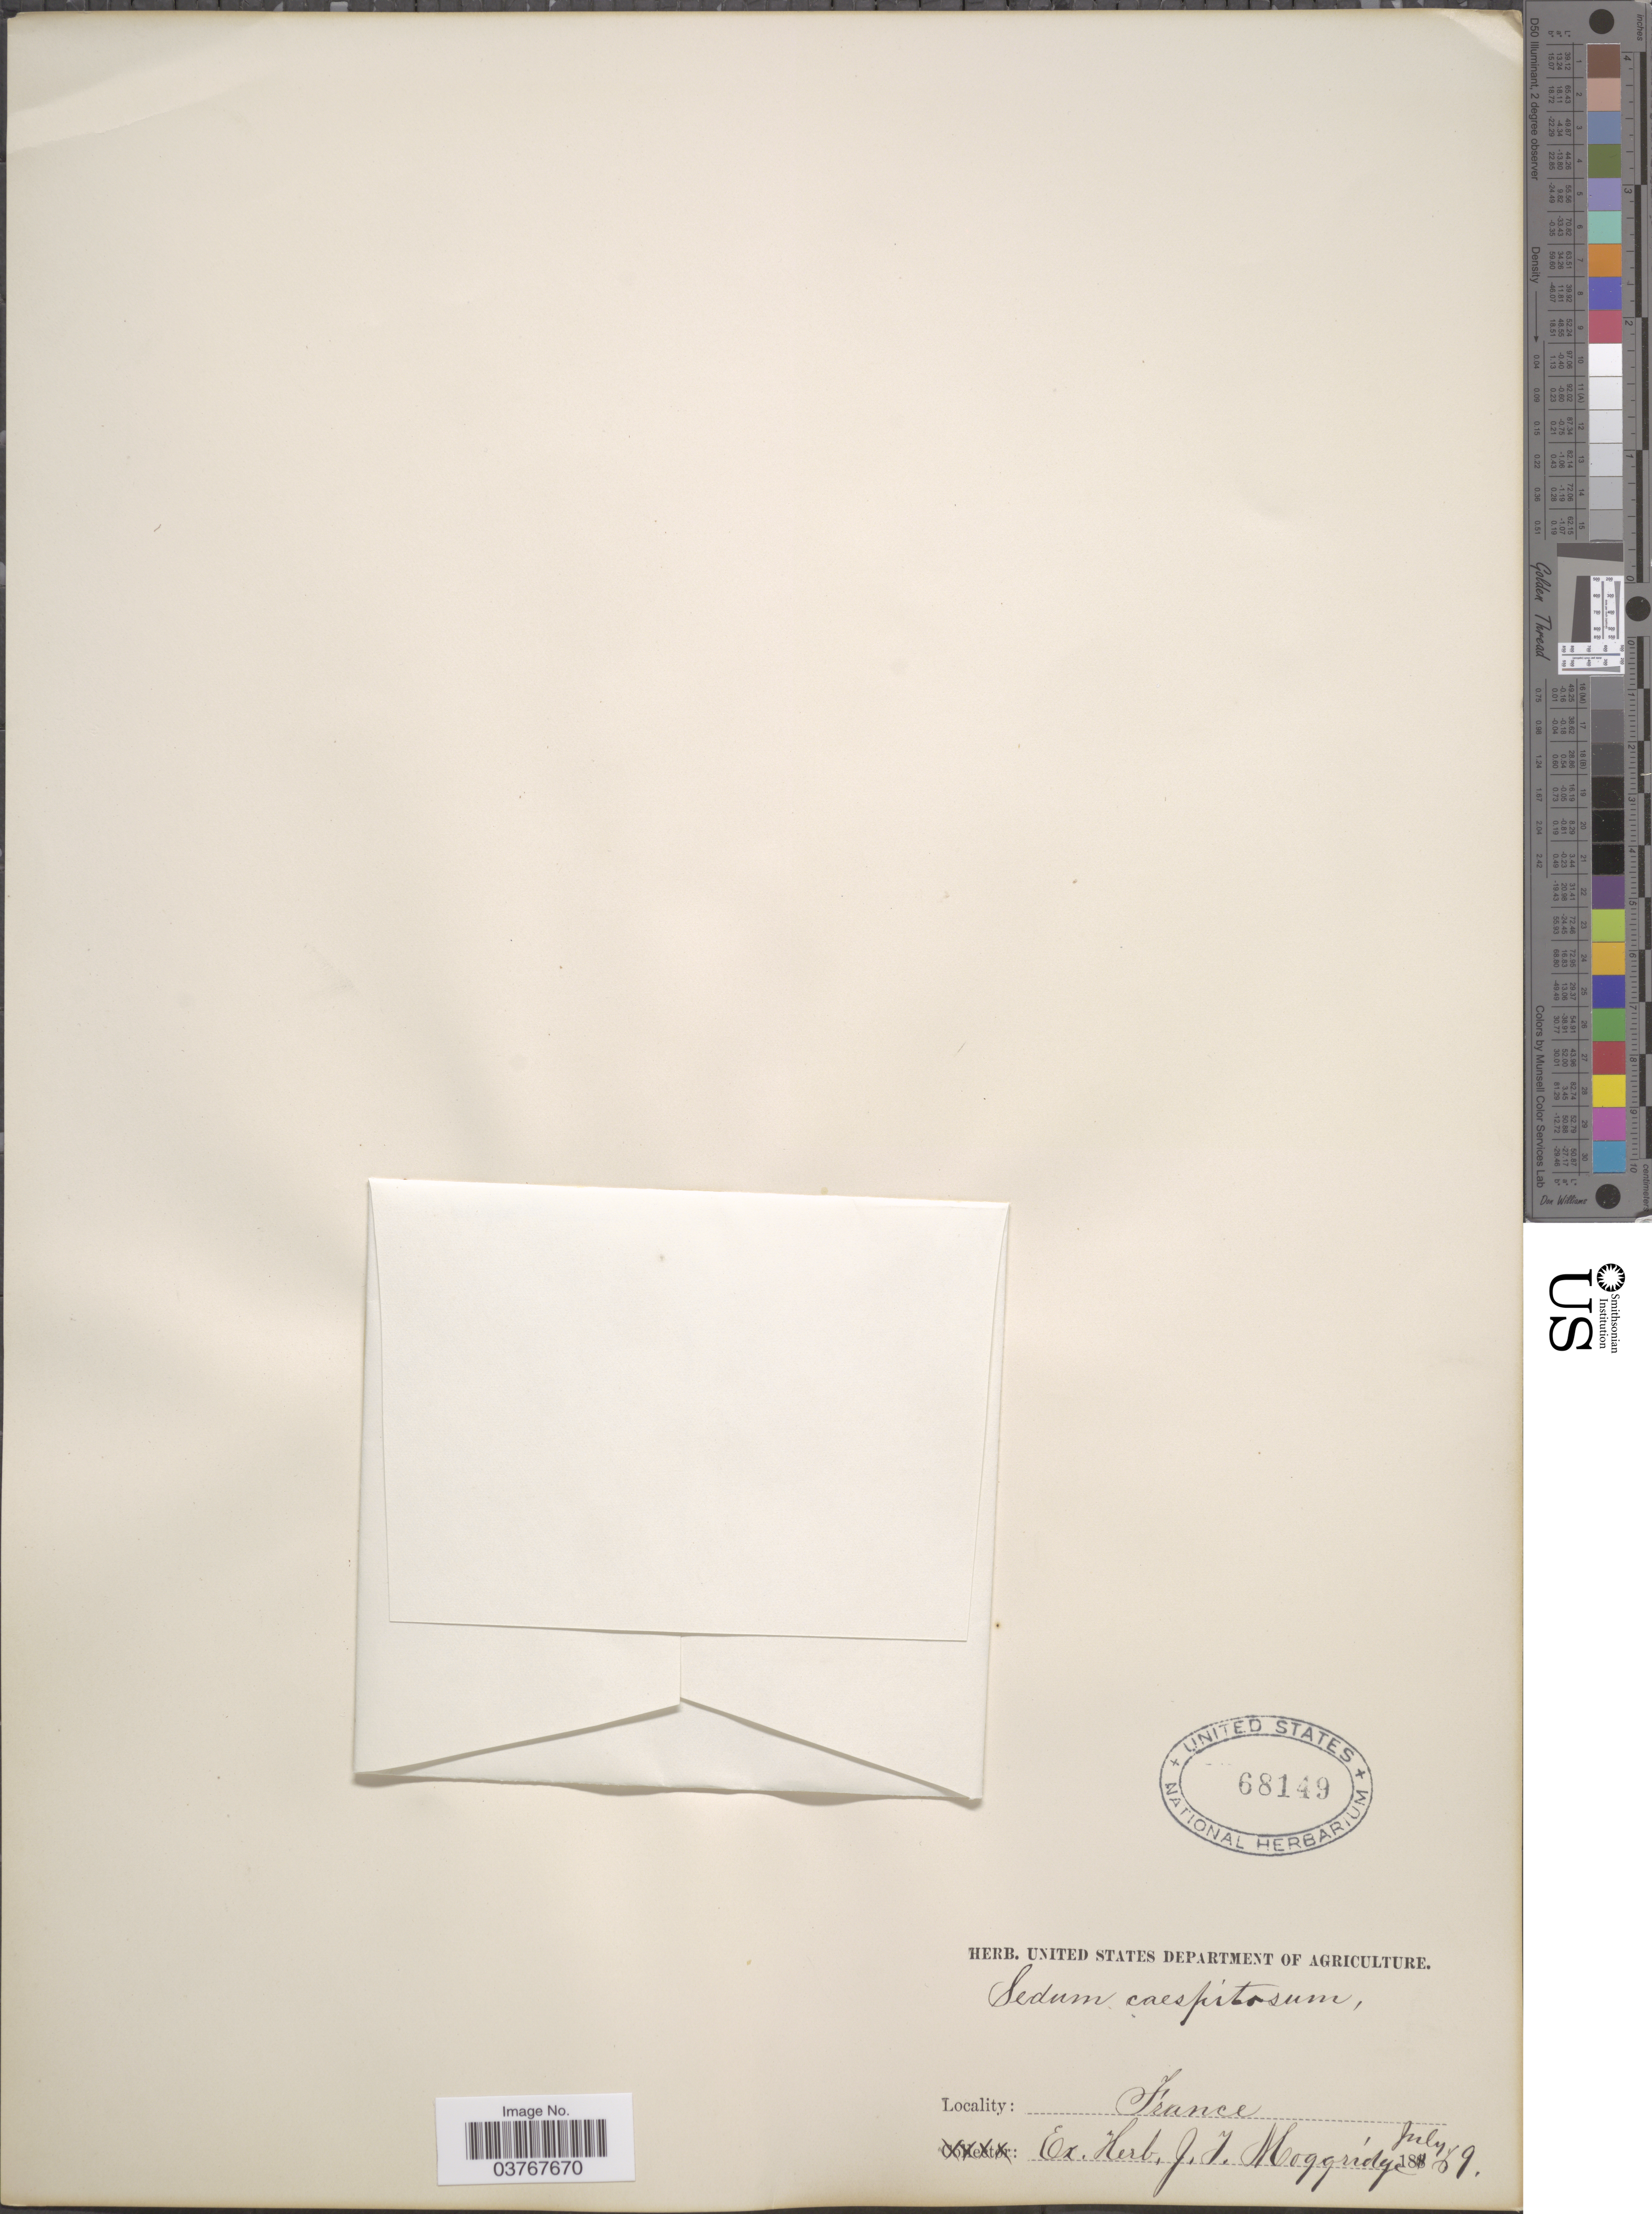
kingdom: Plantae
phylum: Tracheophyta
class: Magnoliopsida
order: Saxifragales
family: Crassulaceae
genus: Sedum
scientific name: Sedum caespitosum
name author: (Cav.) DC.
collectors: ex herb. J.T. Moggridge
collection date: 1869-07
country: France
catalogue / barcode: US 68149